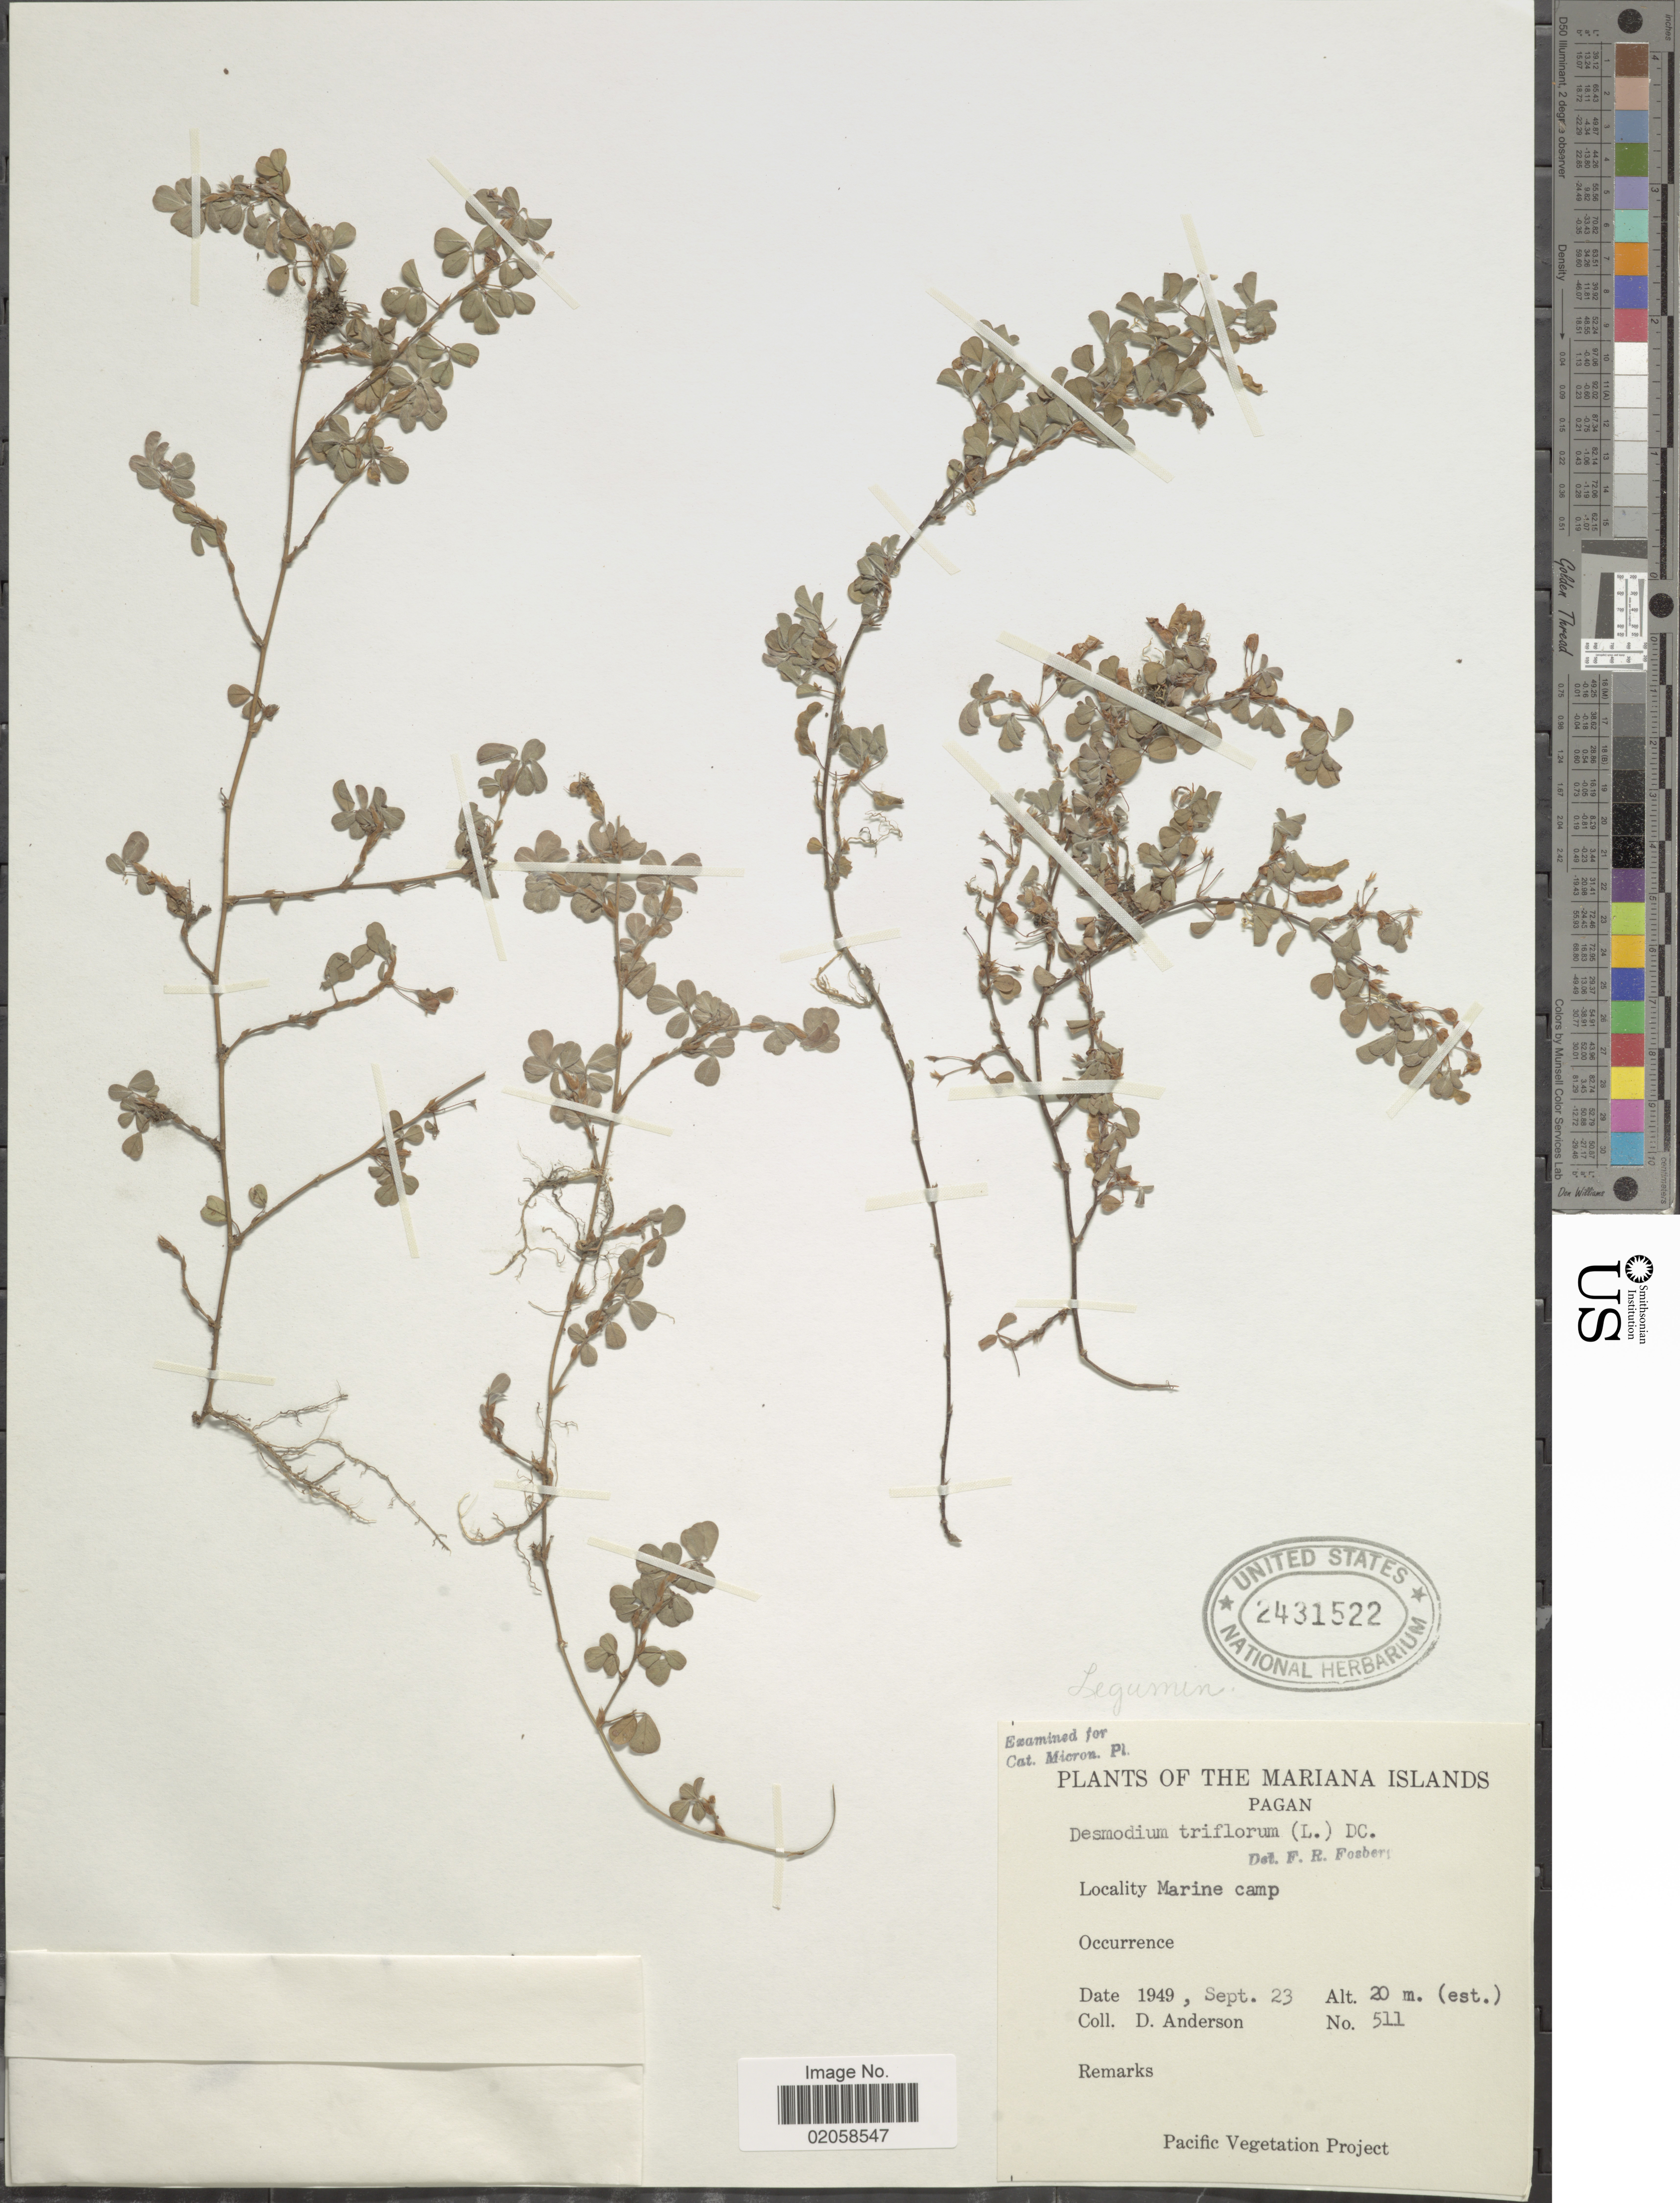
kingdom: Plantae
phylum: Tracheophyta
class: Magnoliopsida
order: Fabales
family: Fabaceae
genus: Grona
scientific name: Grona triflora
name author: (L.) H. Ohashi & K. Ohashi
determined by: Strong, Mark T., (BOT), Smithsonian Institution - National Museum of Natural History (UNITED STATES)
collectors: D. Anderson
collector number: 511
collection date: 1949-09-23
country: Northern Mariana Islands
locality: The Mariana Islands, Pagan, Marine camp.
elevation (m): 20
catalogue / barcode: US 2431522